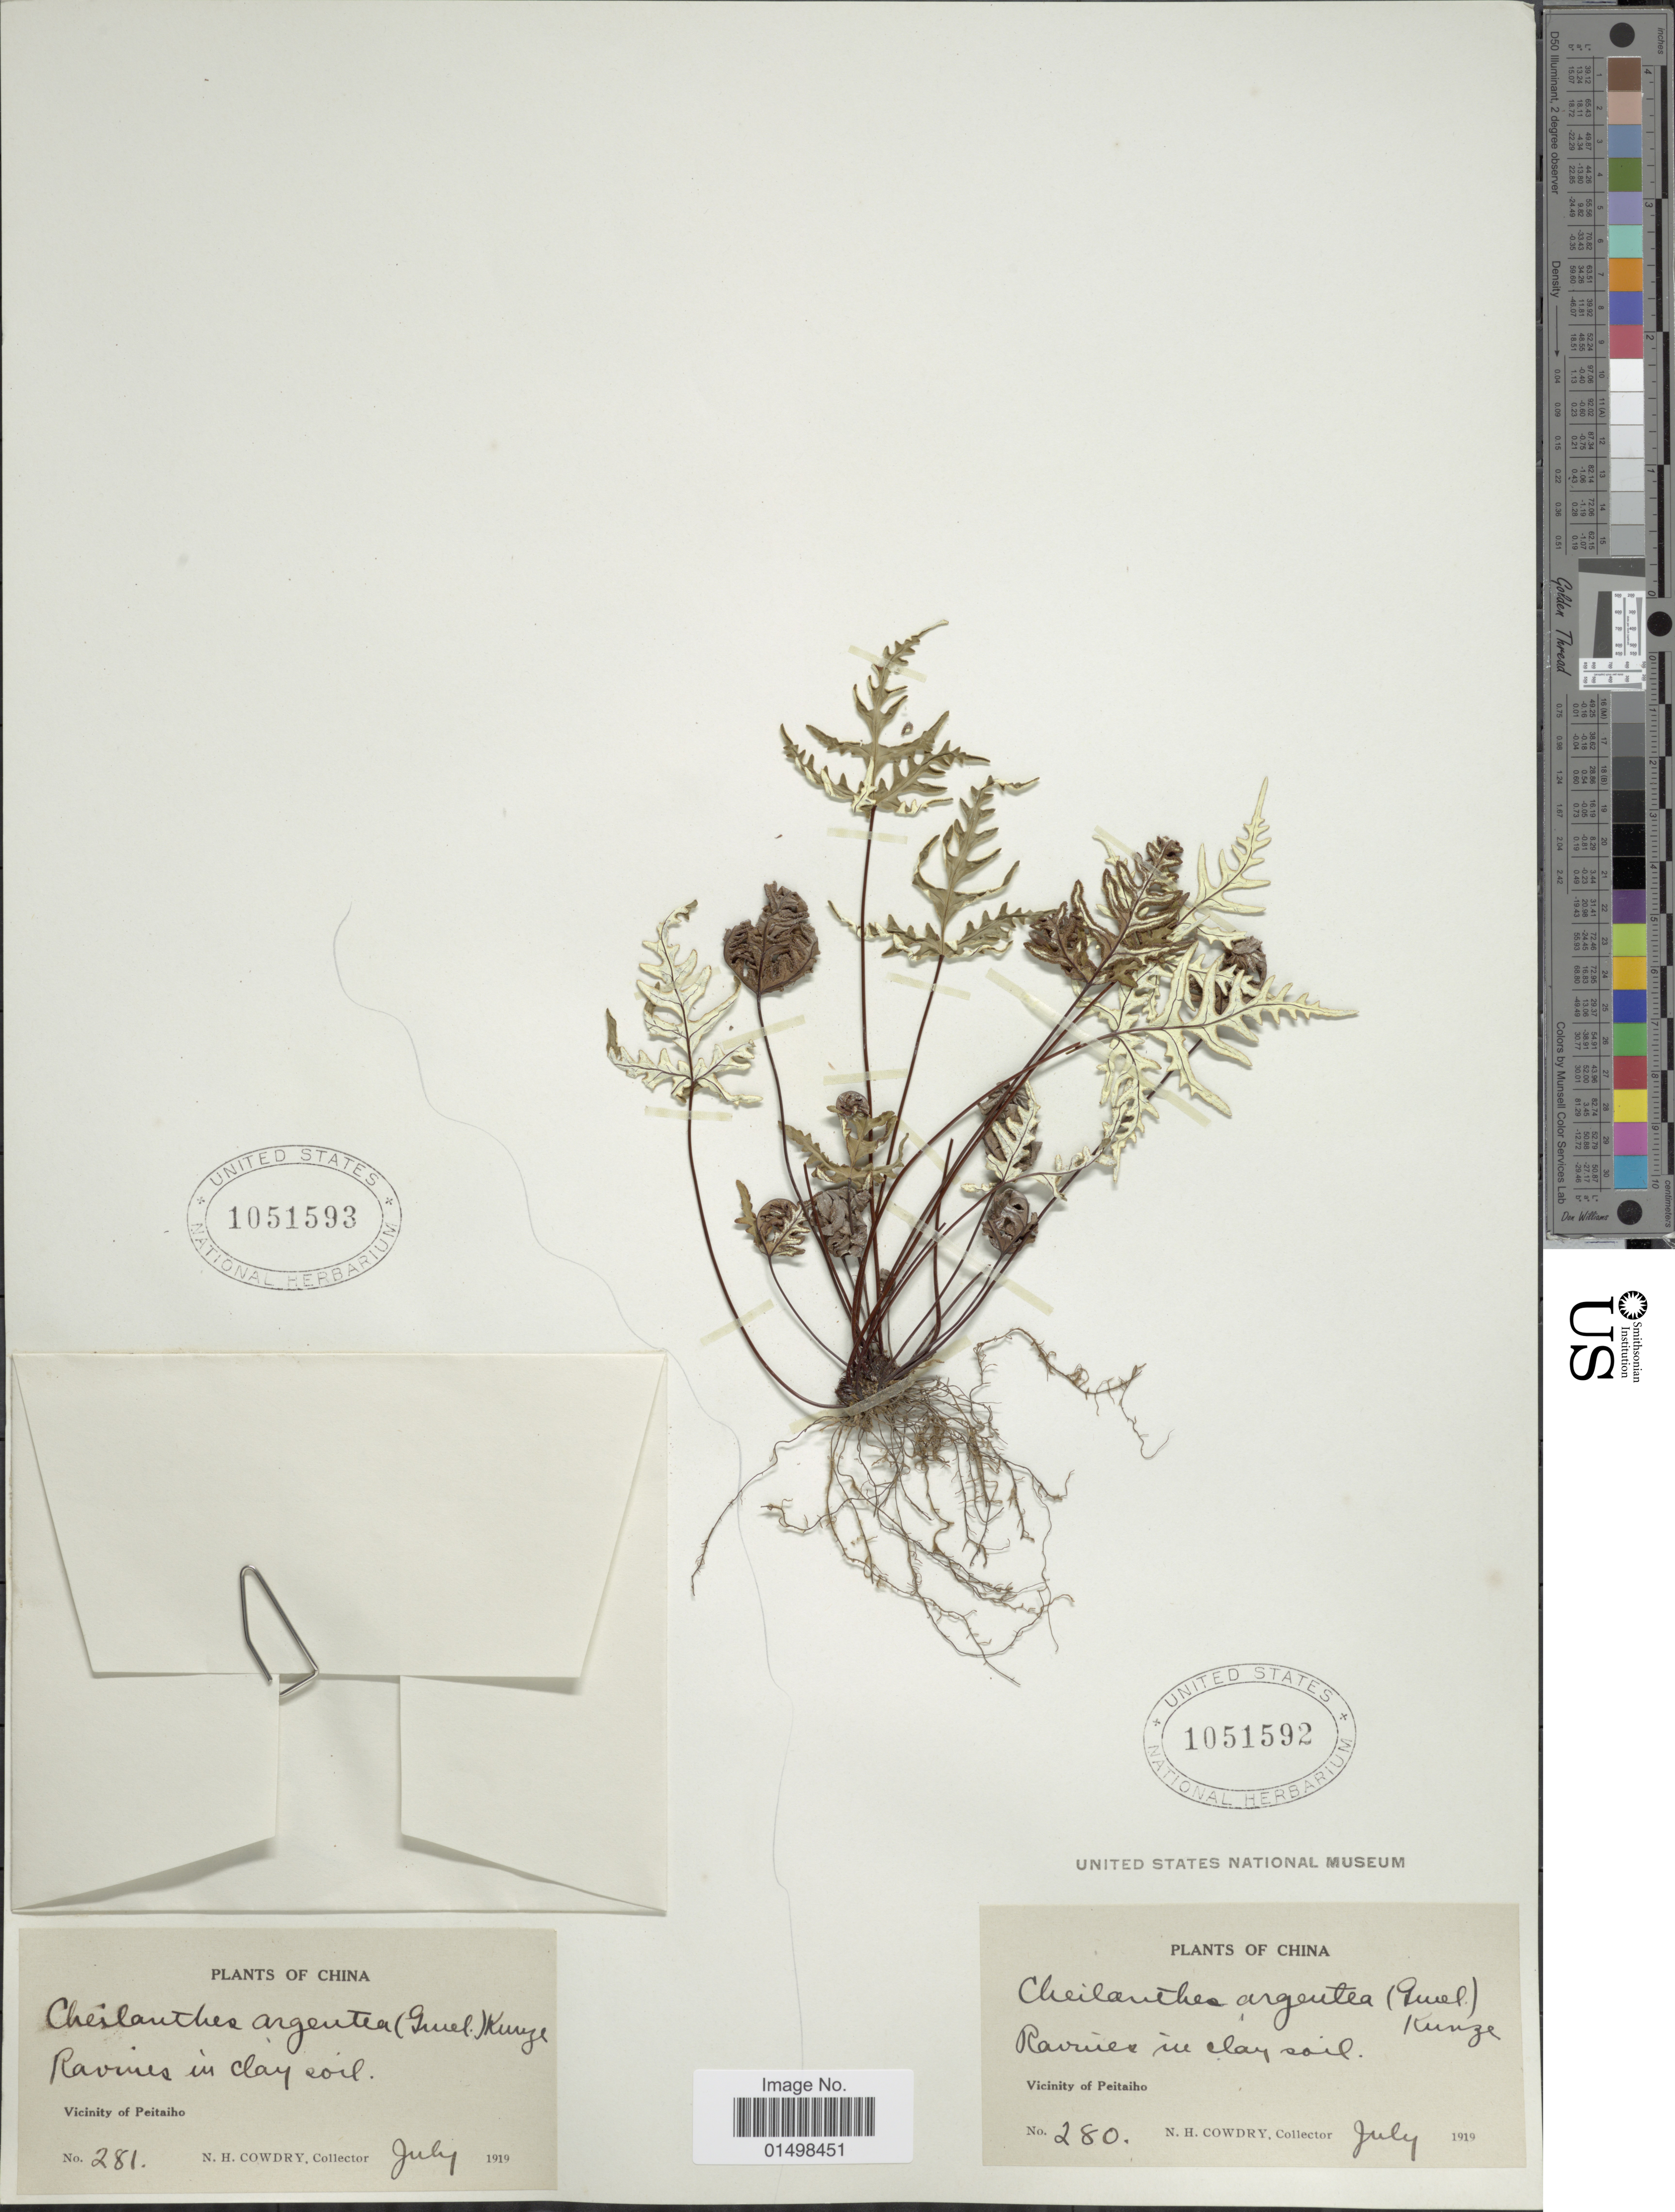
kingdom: Plantae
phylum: Tracheophyta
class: Polypodiopsida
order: Polypodiales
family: Pteridaceae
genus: Aleuritopteris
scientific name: Aleuritopteris argentea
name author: (S.G. Gmel.) Fée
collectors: N. H. Cowdry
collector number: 281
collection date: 1919-07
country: China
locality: Plants of China, Vicinity of Peitaiho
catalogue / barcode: US 1051593-2